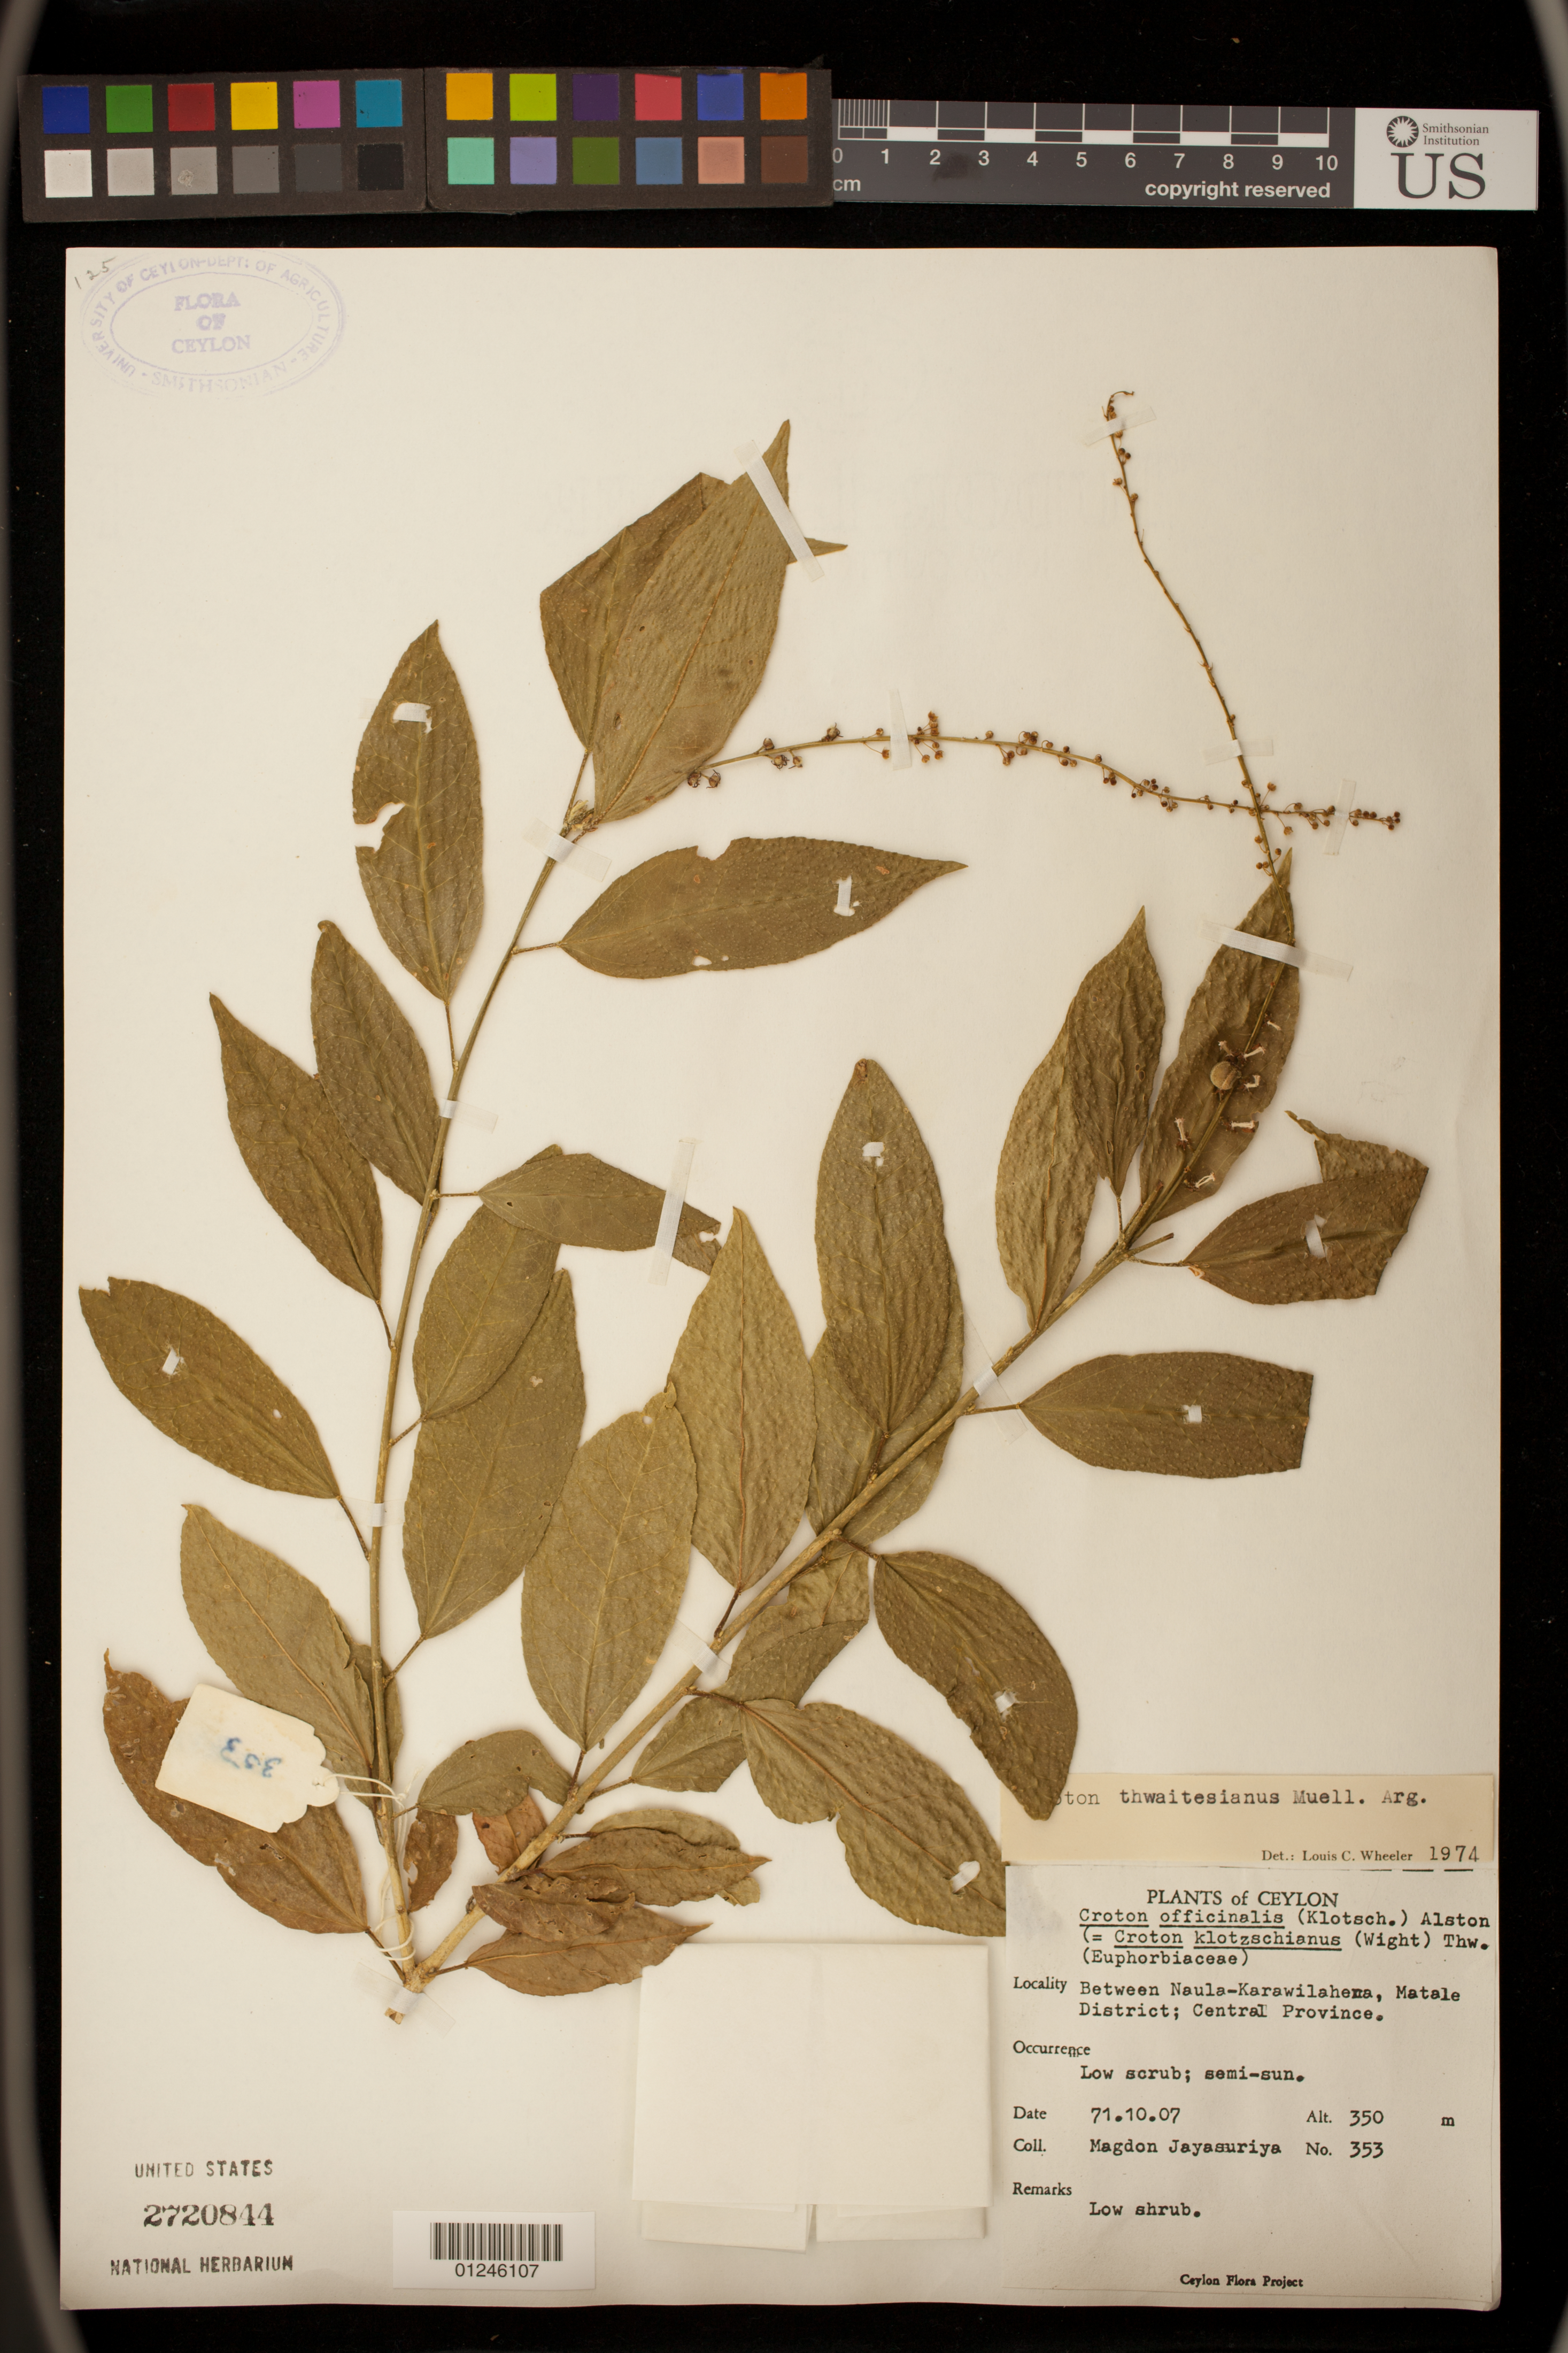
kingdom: Plantae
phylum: Tracheophyta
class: Magnoliopsida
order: Malpighiales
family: Euphorbiaceae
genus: Croton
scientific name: Croton thwaitesianus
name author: Müll. Arg.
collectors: M. Jayasuriya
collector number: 353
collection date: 1970-10-07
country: Sri Lanka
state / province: Central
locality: Between Naula-Karawilahena, Matale District.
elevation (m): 350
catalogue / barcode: US 2720844